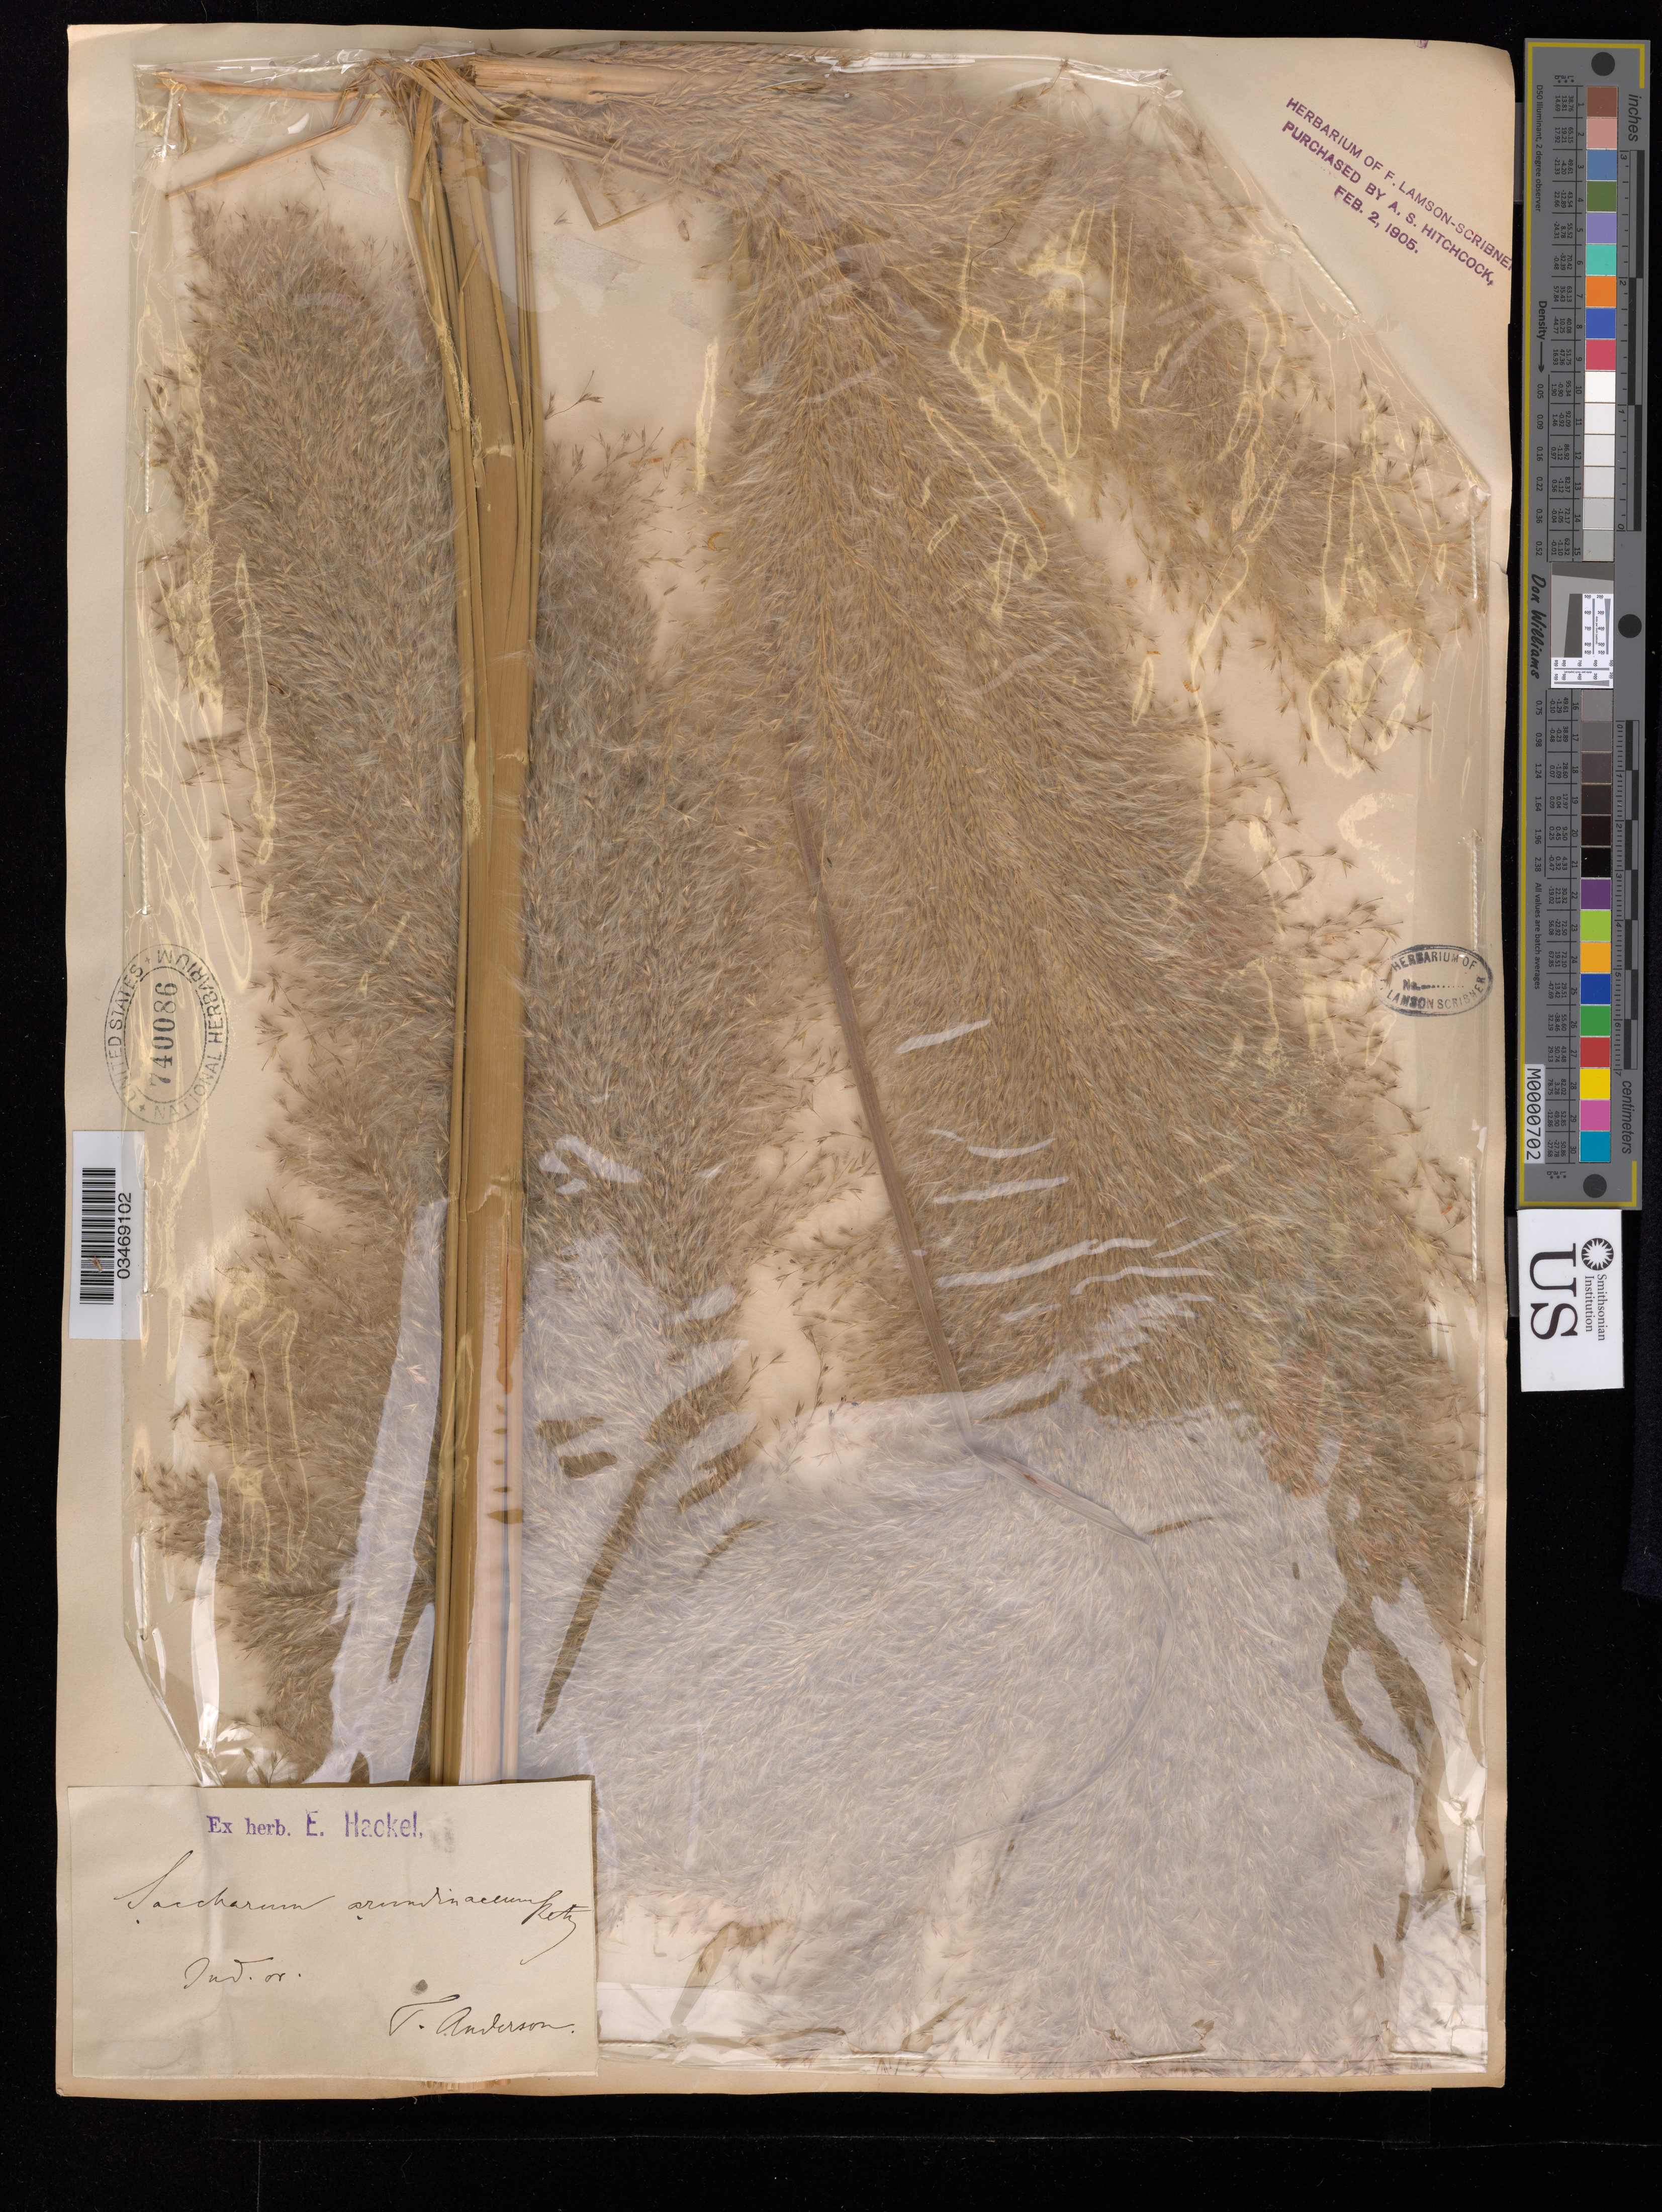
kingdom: Plantae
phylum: Tracheophyta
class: Liliopsida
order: Poales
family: Poaceae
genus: Tripidium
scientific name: Tripidium arundinaceum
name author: (Retz.) Welker et al.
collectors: T. Anderson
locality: Ind. or.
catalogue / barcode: US 740086